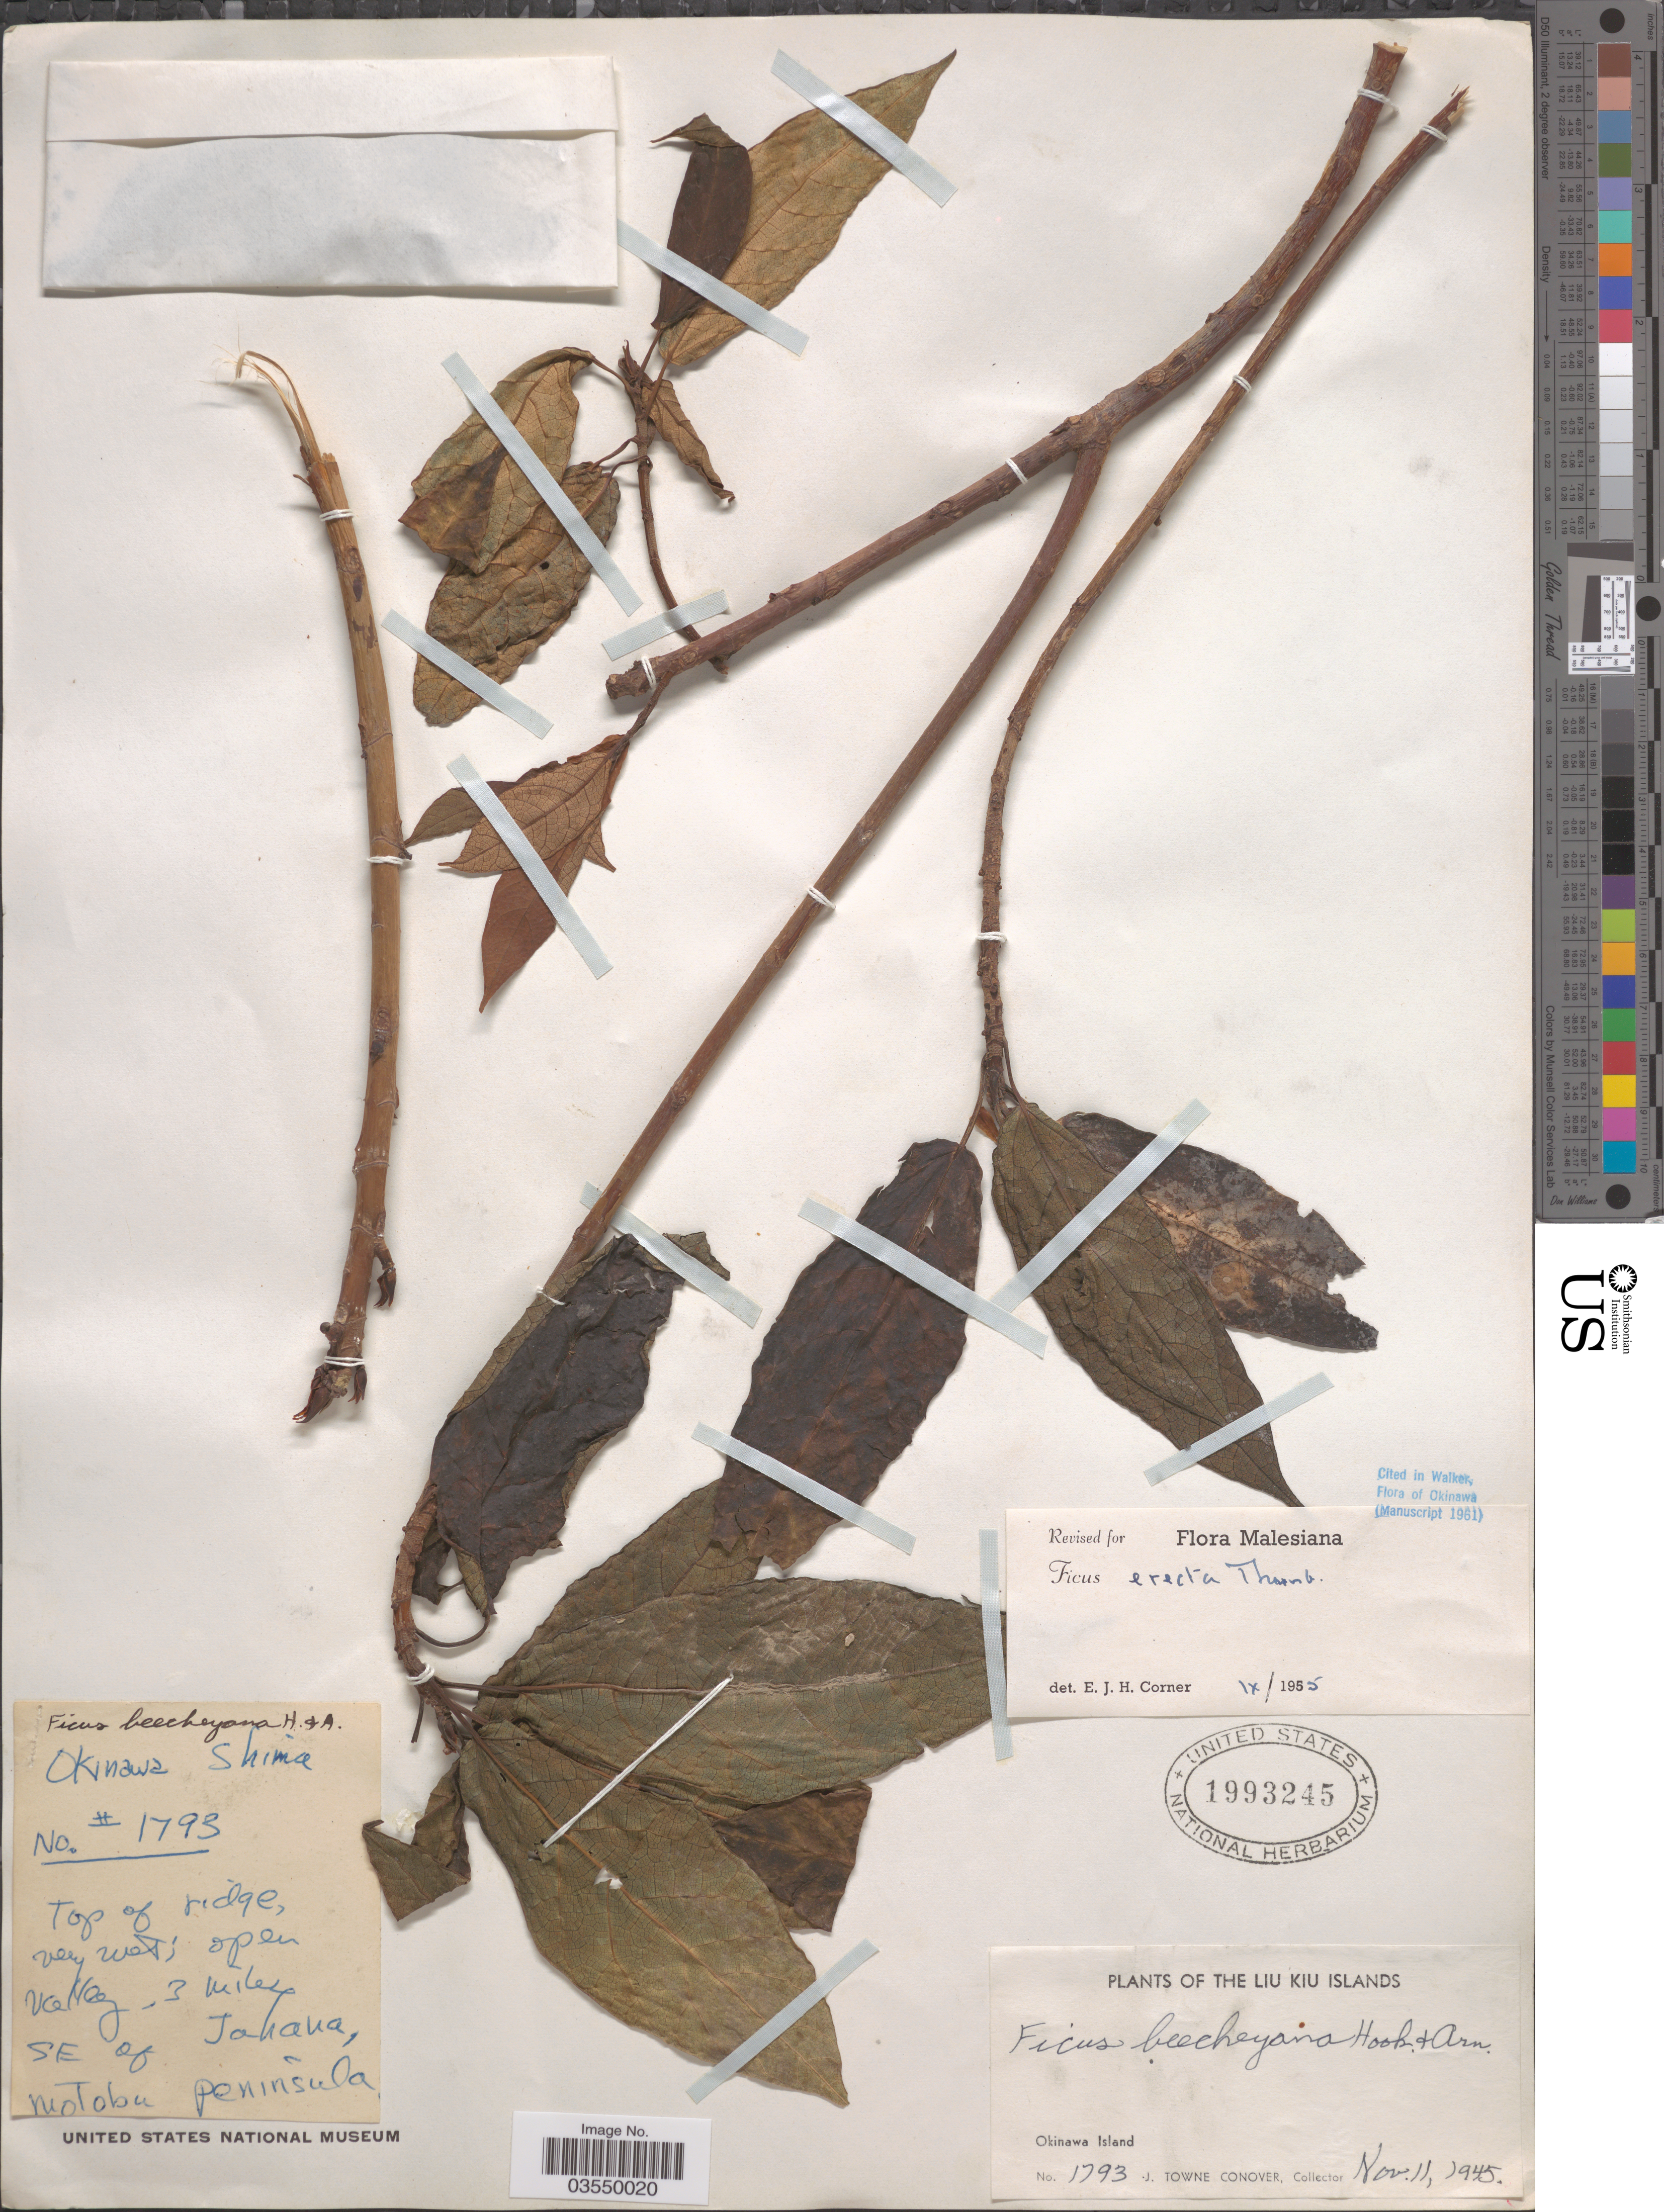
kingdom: Plantae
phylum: Tracheophyta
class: Magnoliopsida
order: Rosales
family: Moraceae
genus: Ficus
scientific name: Ficus erecta var. erecta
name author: Thunb.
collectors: J. T. Conover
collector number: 1793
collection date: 1945-11-11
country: Japan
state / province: Okinawa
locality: The Liu Kiu Islands. Okinawa Island. Okinawa Shima. 3 miles SE of Janana*, Motobu Peninsula.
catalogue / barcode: US 1993245